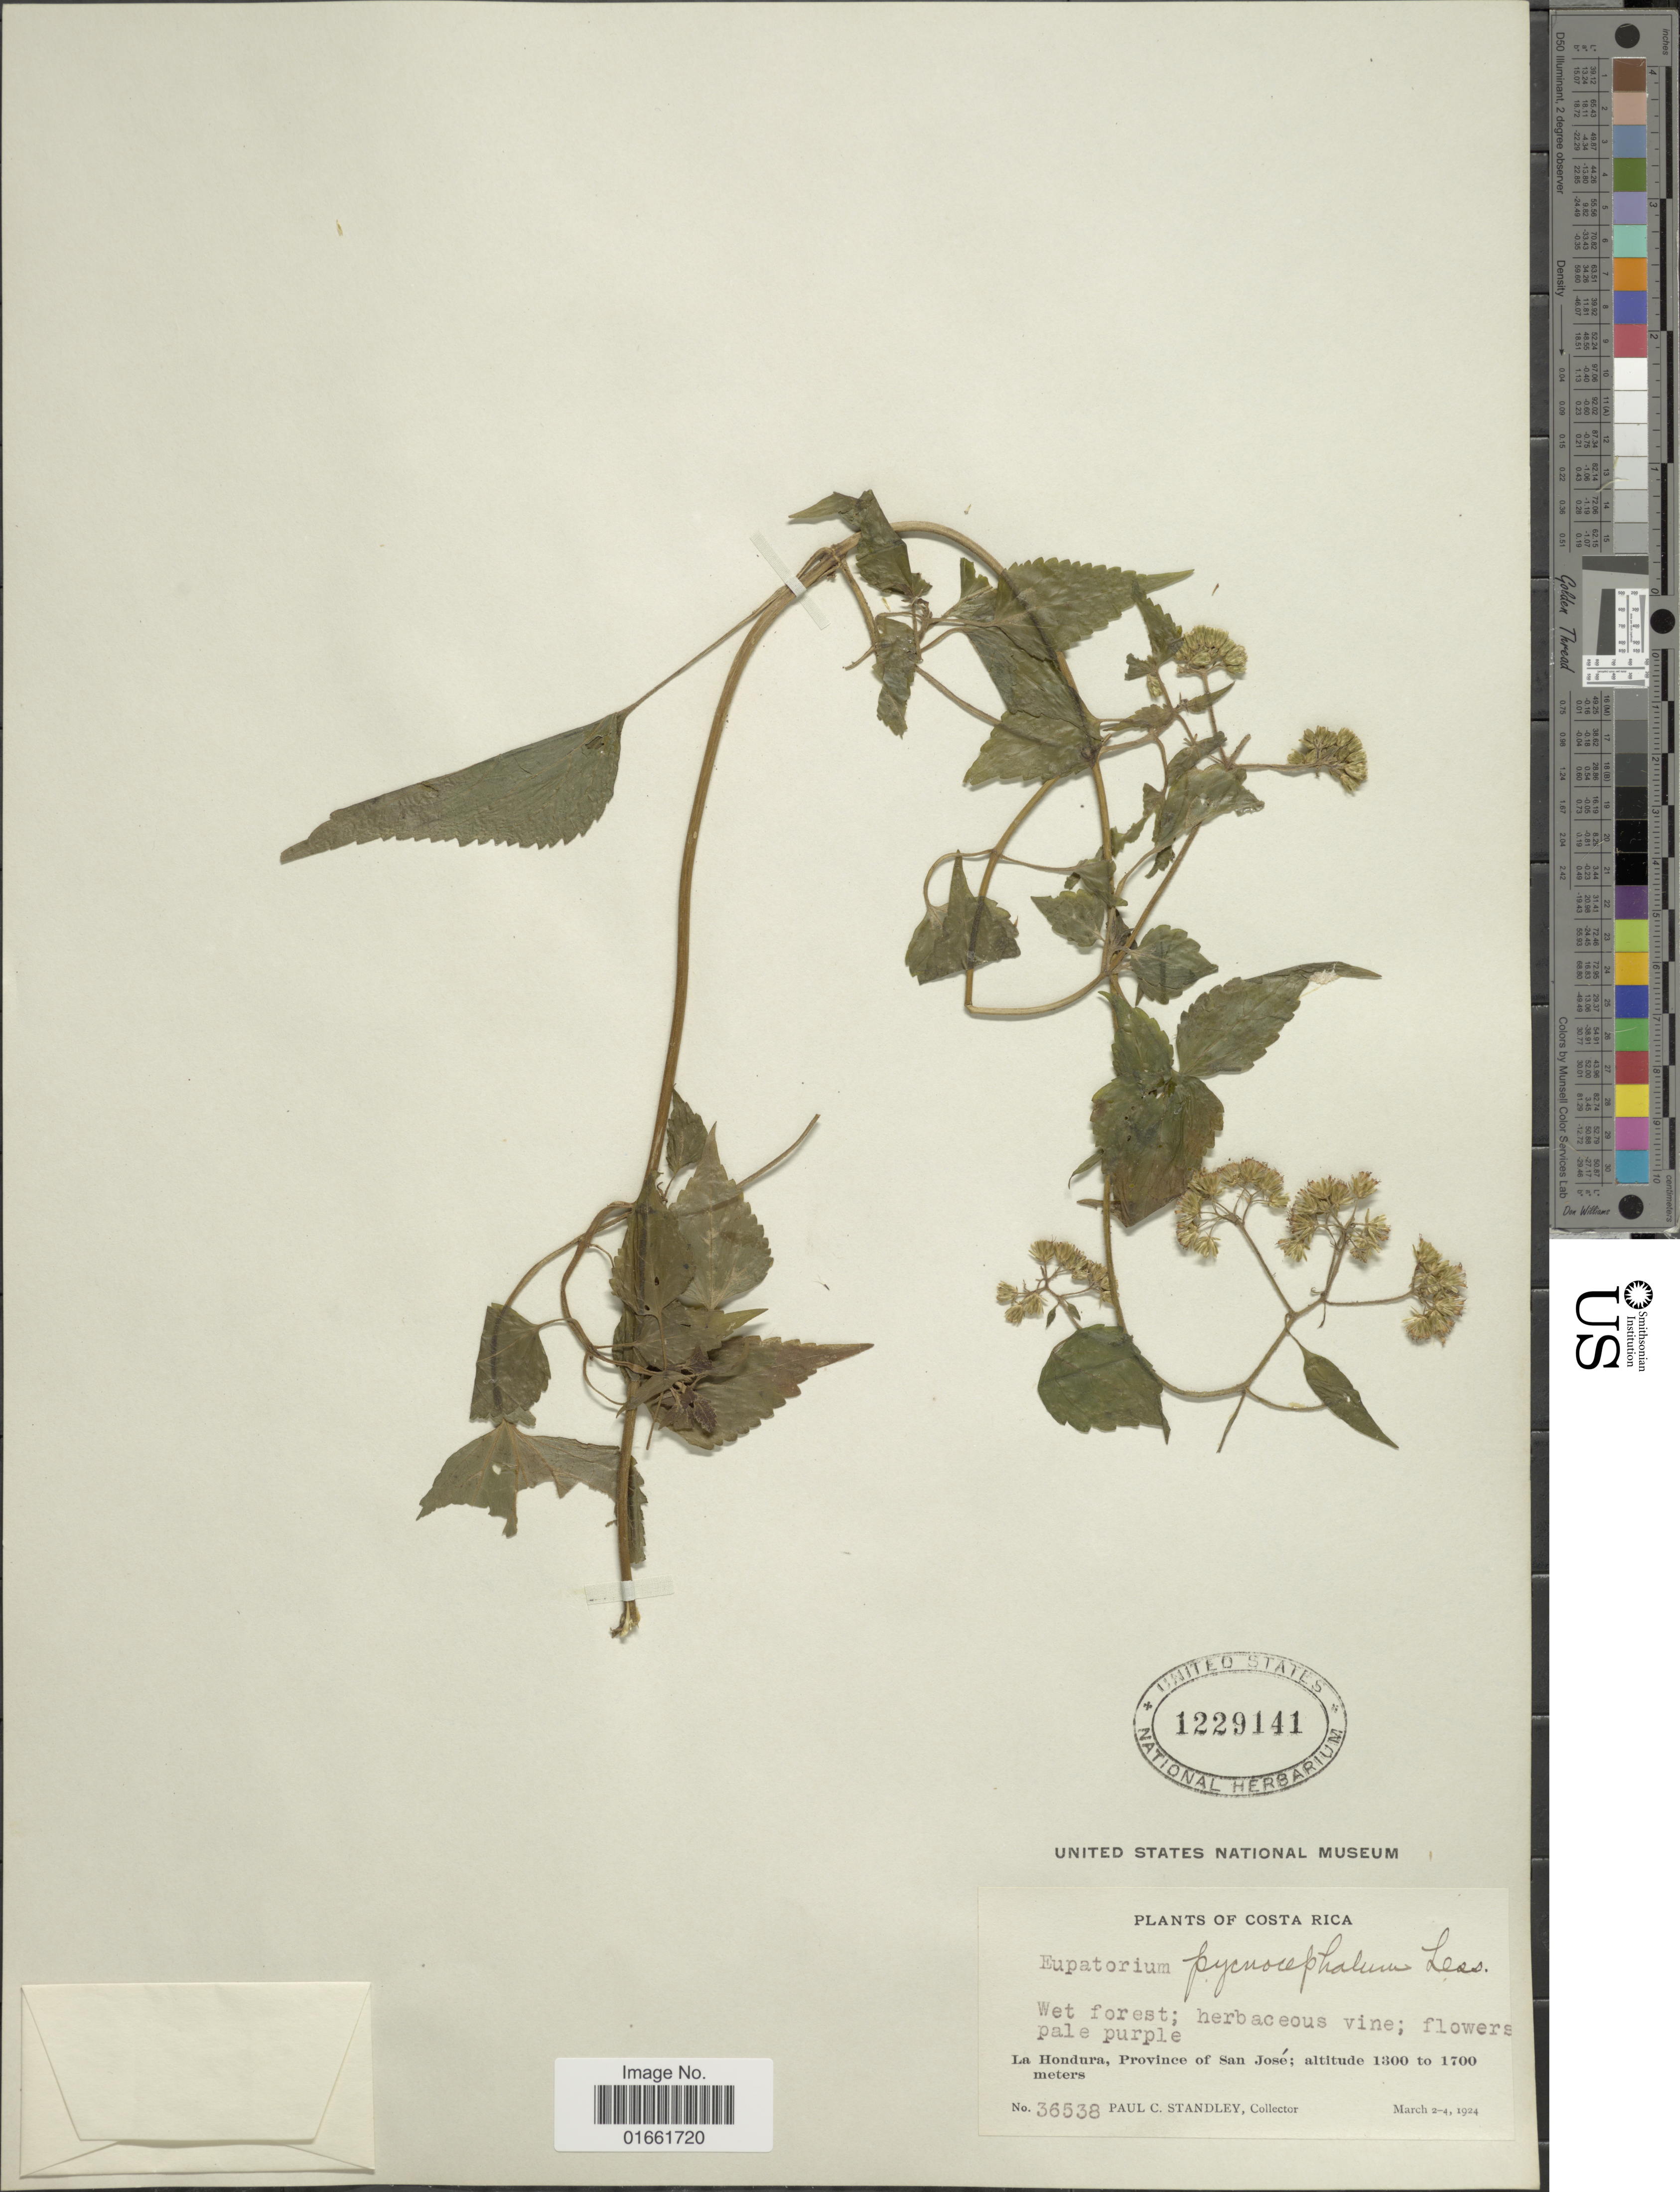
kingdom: Plantae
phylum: Tracheophyta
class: Magnoliopsida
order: Asterales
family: Asteraceae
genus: Fleischmannia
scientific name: Fleischmannia pratensis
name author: (Klatt) R.M. King & H. Rob.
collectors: P. C. Standley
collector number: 36538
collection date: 1924-03-02/1924-03-04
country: Costa Rica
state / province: San José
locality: La Hondura, Province of San Jose.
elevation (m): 1300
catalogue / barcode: US 1229141